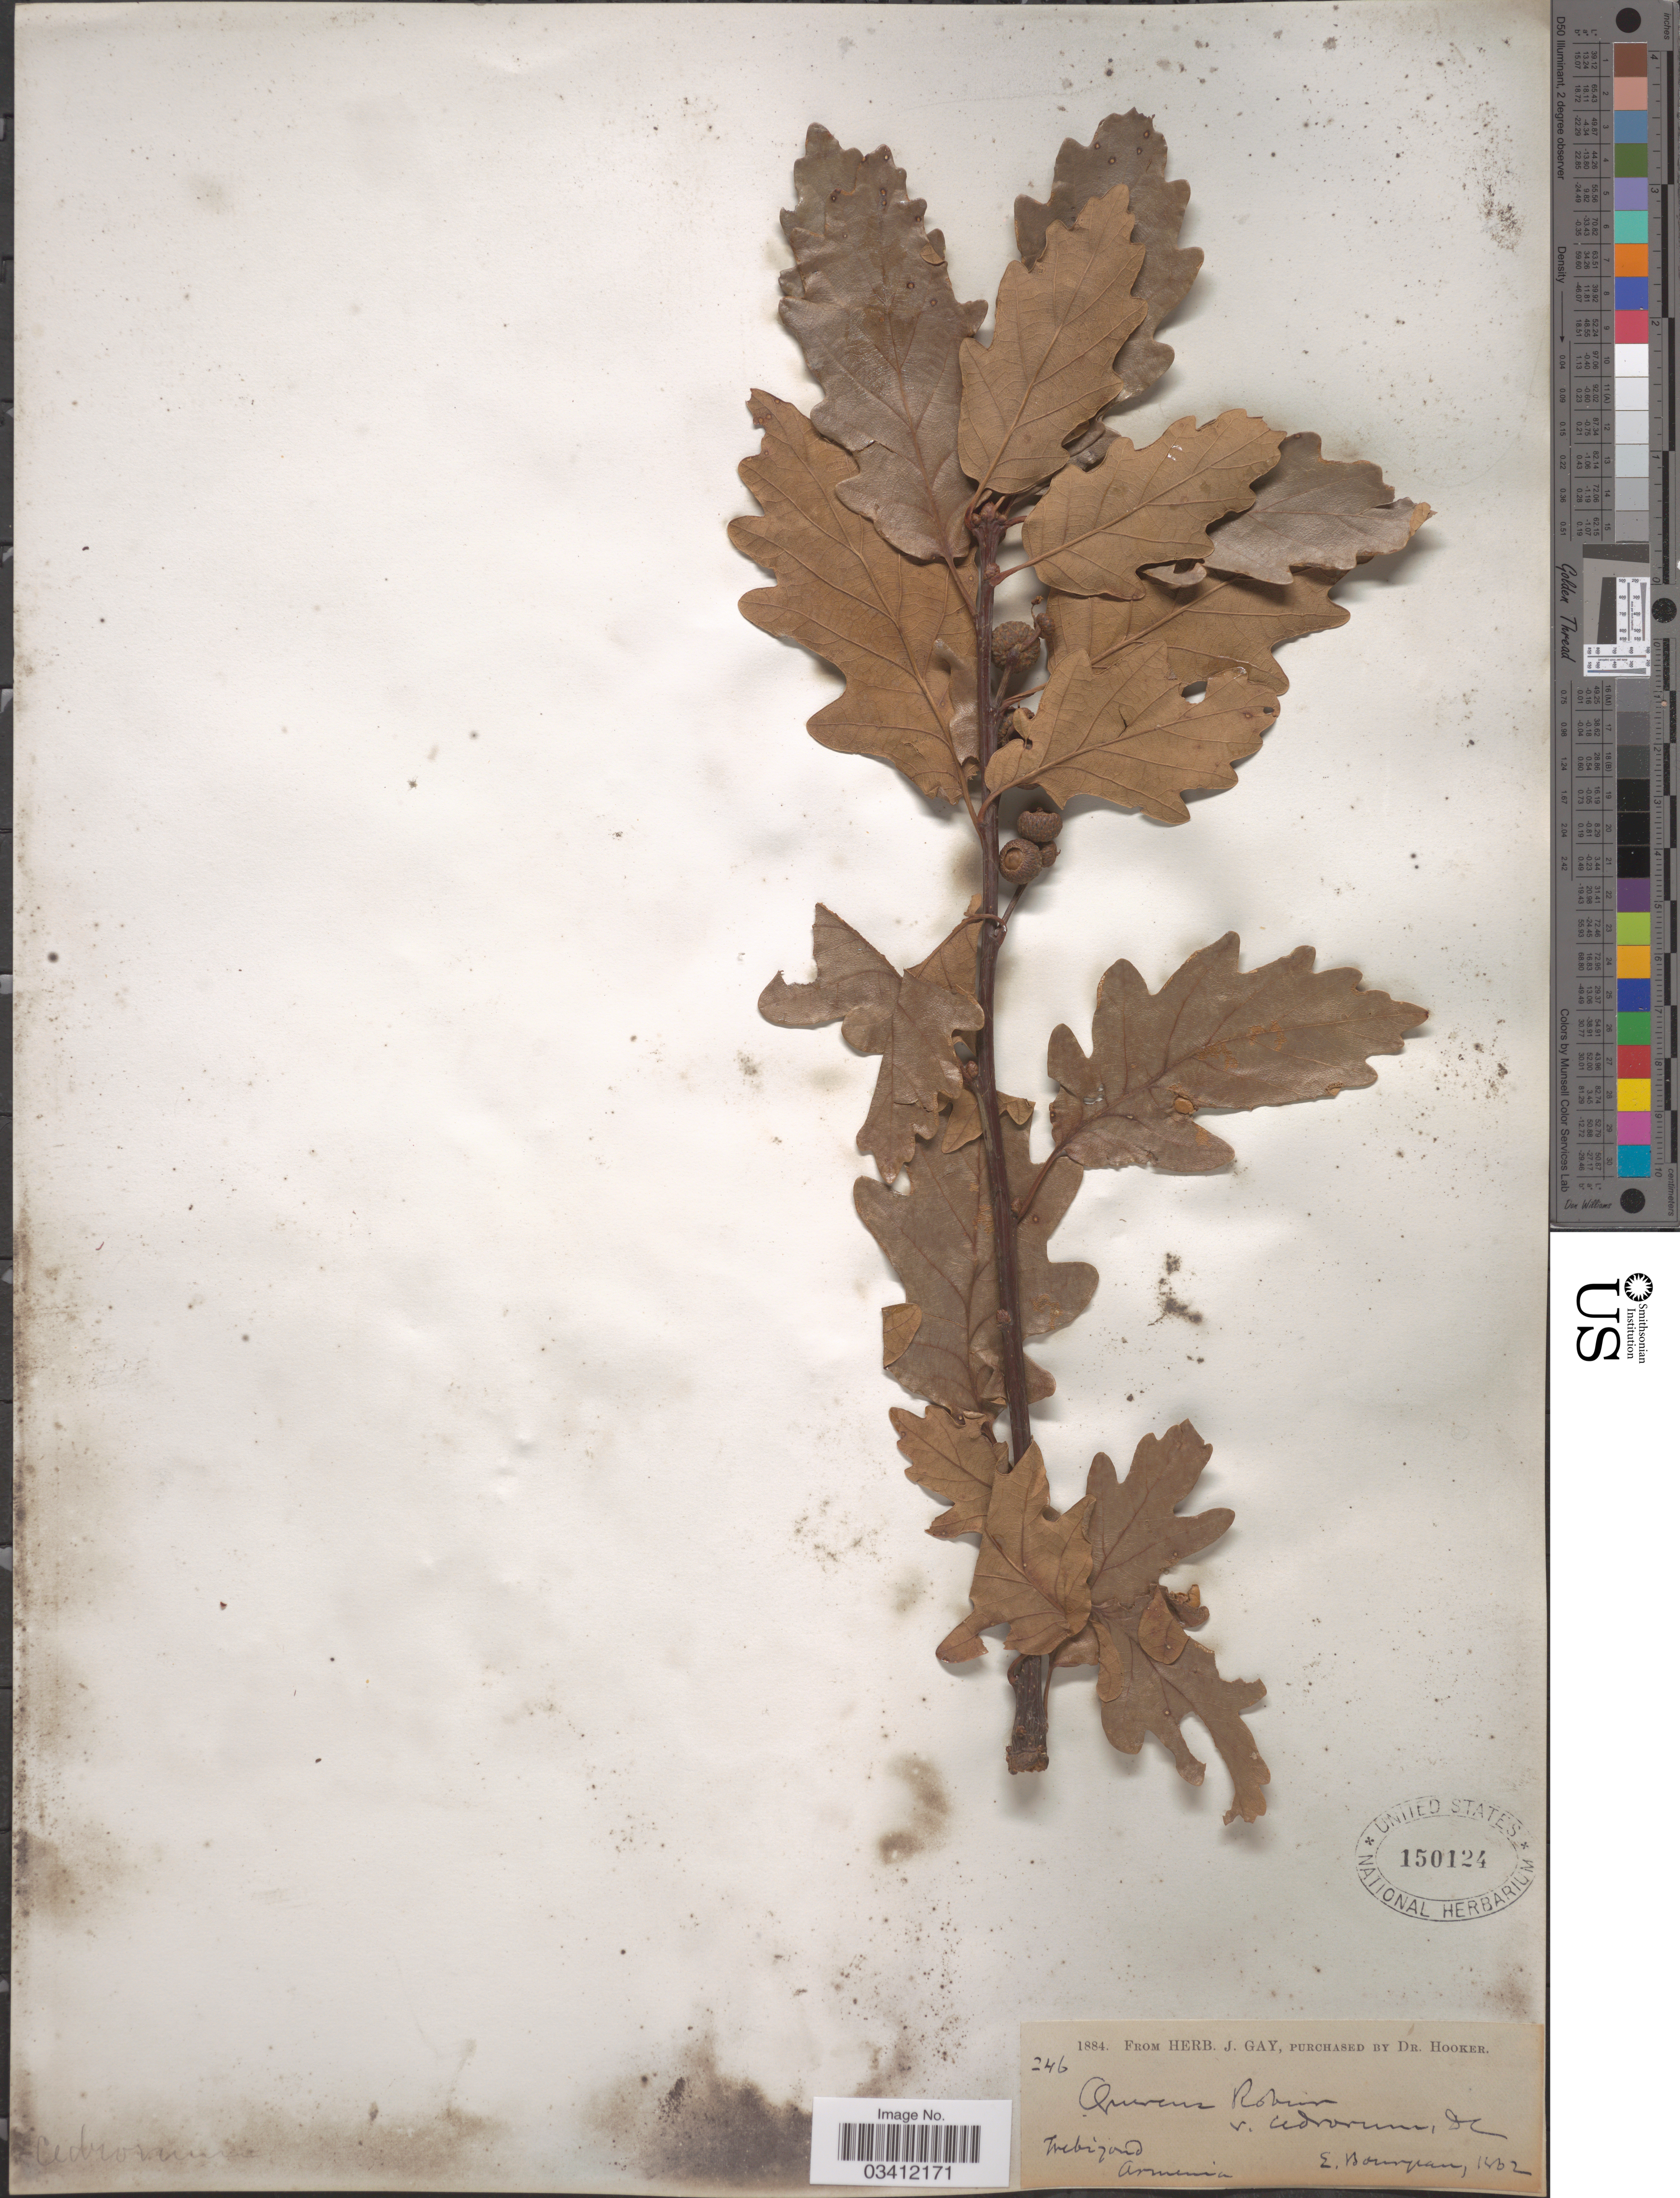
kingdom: Plantae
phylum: Tracheophyta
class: Magnoliopsida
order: Fagales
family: Fagaceae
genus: Quercus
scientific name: Quercus robur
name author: L.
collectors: E. Bourgeau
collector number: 246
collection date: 1862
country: Turkey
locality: Trebizond.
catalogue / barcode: US 150124